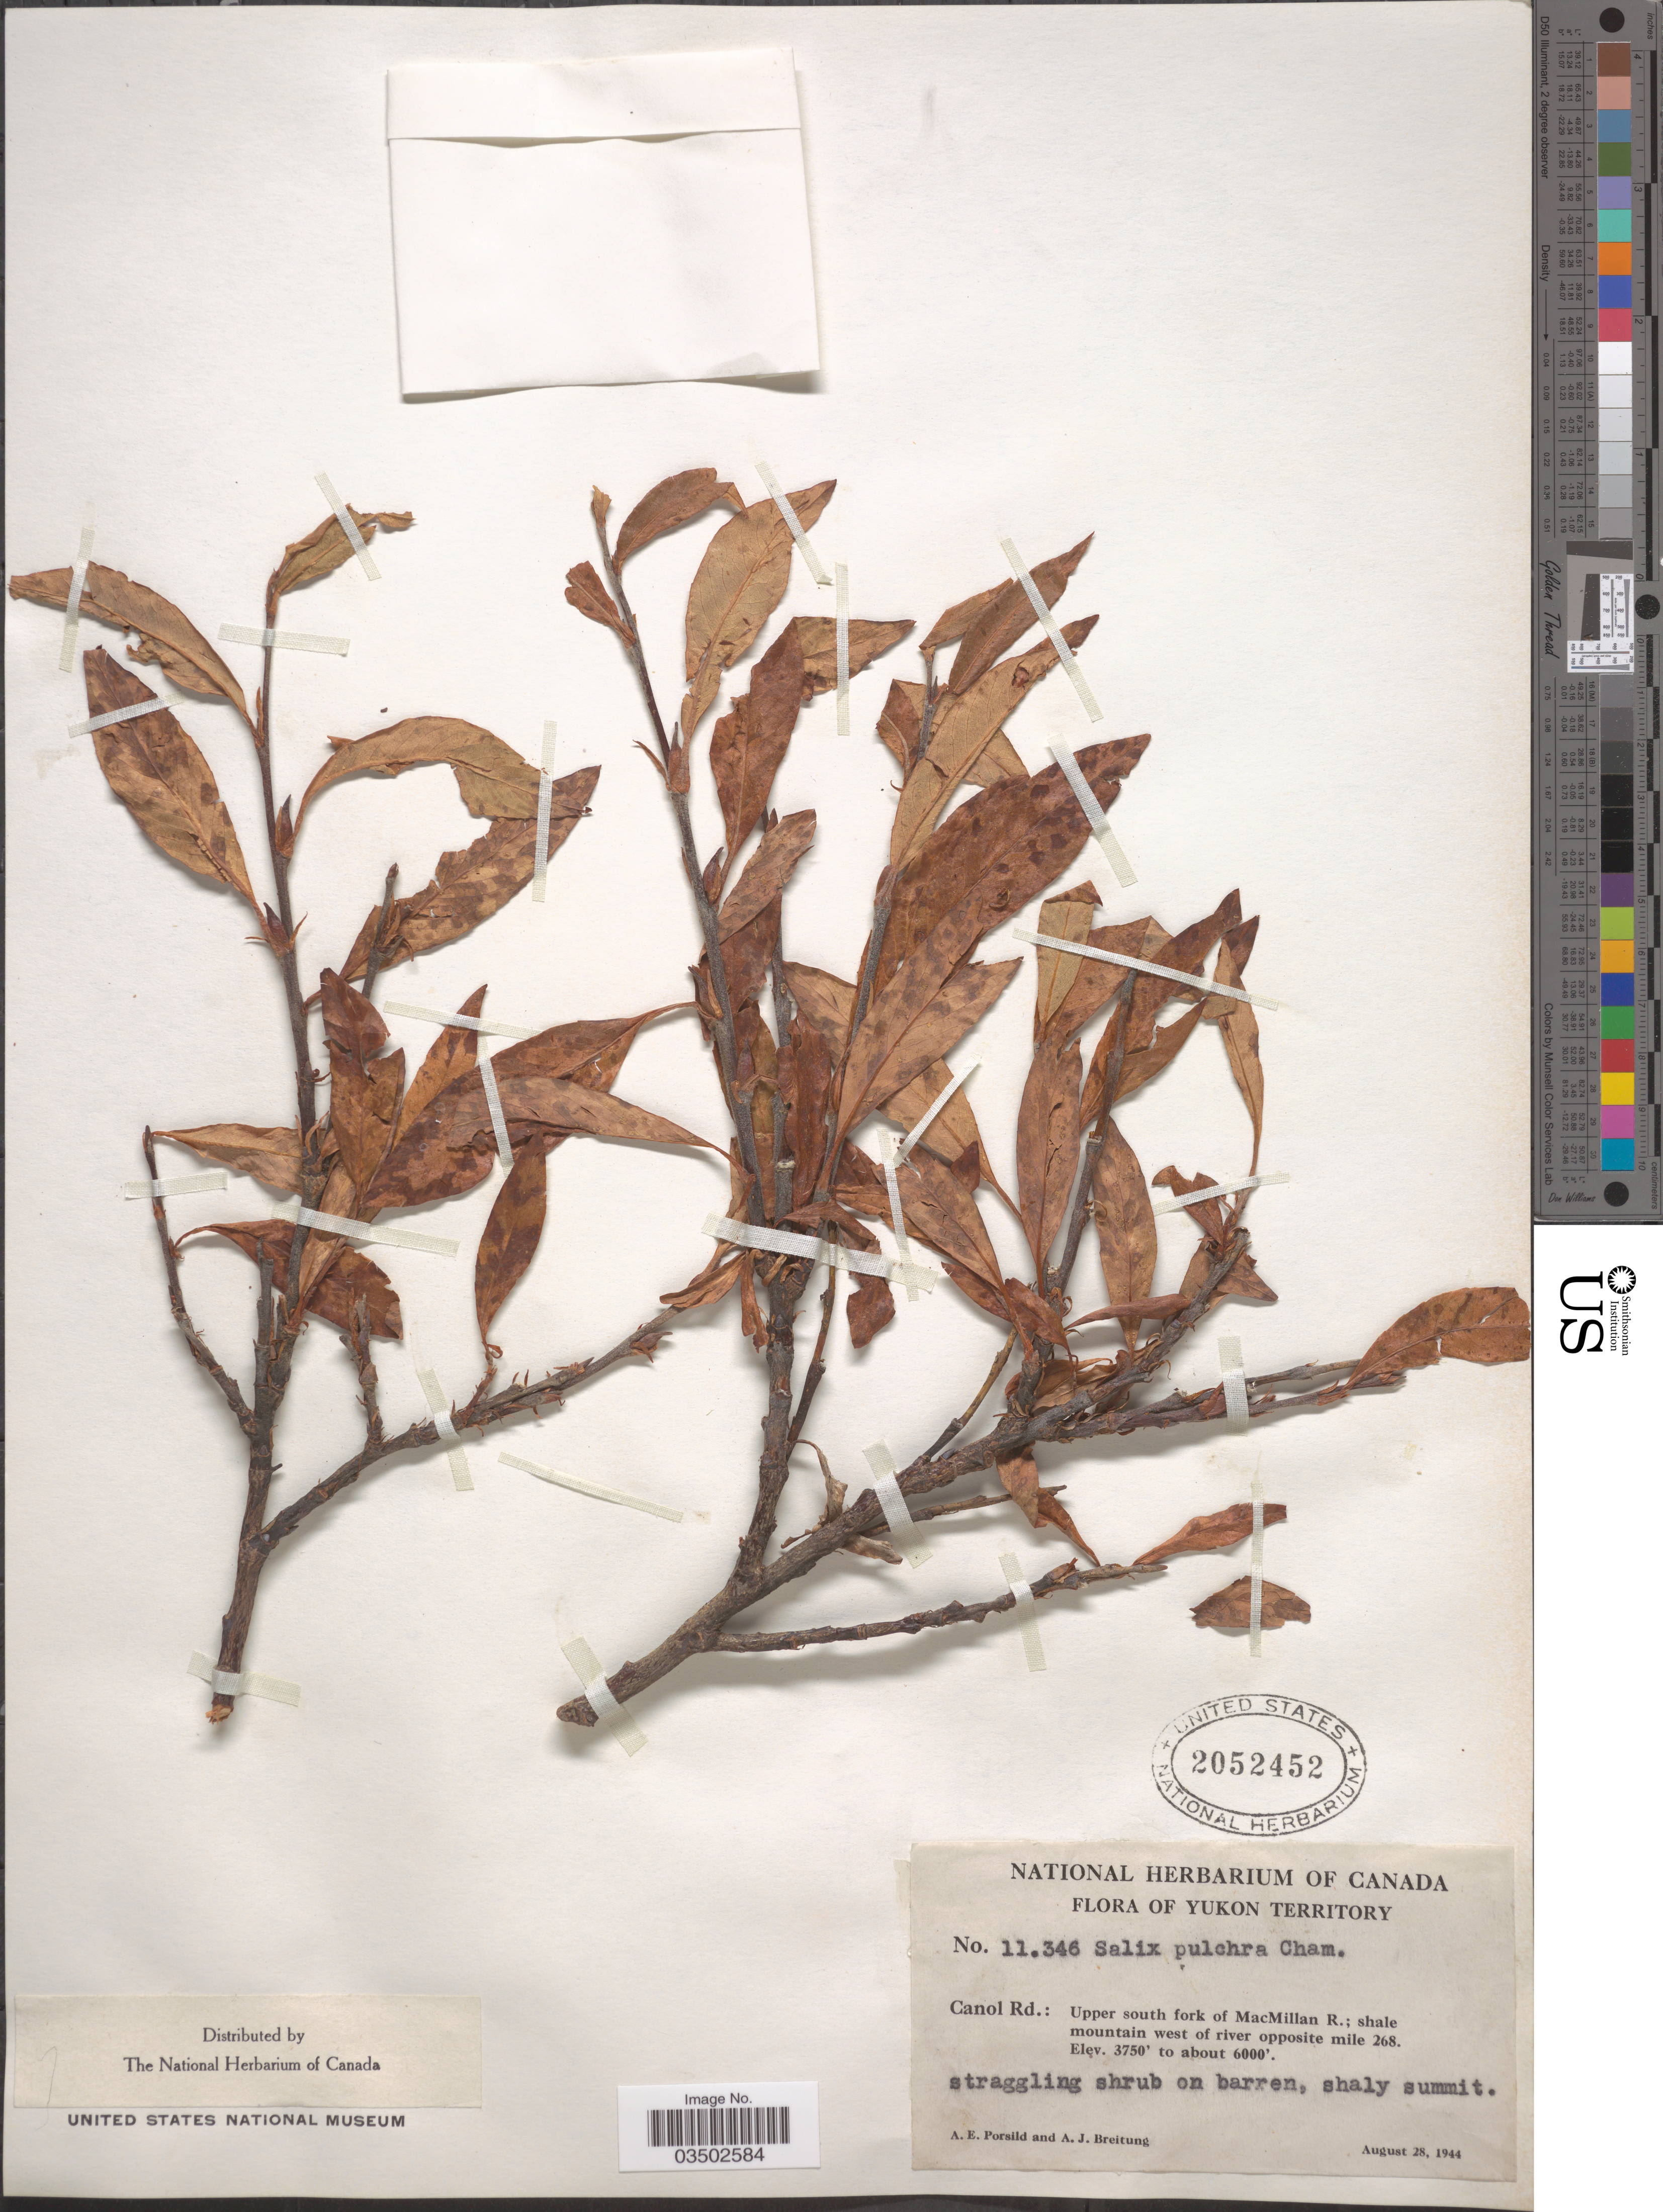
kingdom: Plantae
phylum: Tracheophyta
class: Magnoliopsida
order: Malpighiales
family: Salicaceae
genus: Salix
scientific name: Salix pulchra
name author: Cham.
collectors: A. E. Porsild & A. Breitung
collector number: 11346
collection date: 1944-08-28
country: Canada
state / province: Yukon Territory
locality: Canol Rd.: Upper south fork of MacMillan R.; shale mountain west of river opposite mile 268.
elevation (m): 1143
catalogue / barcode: US 2052452